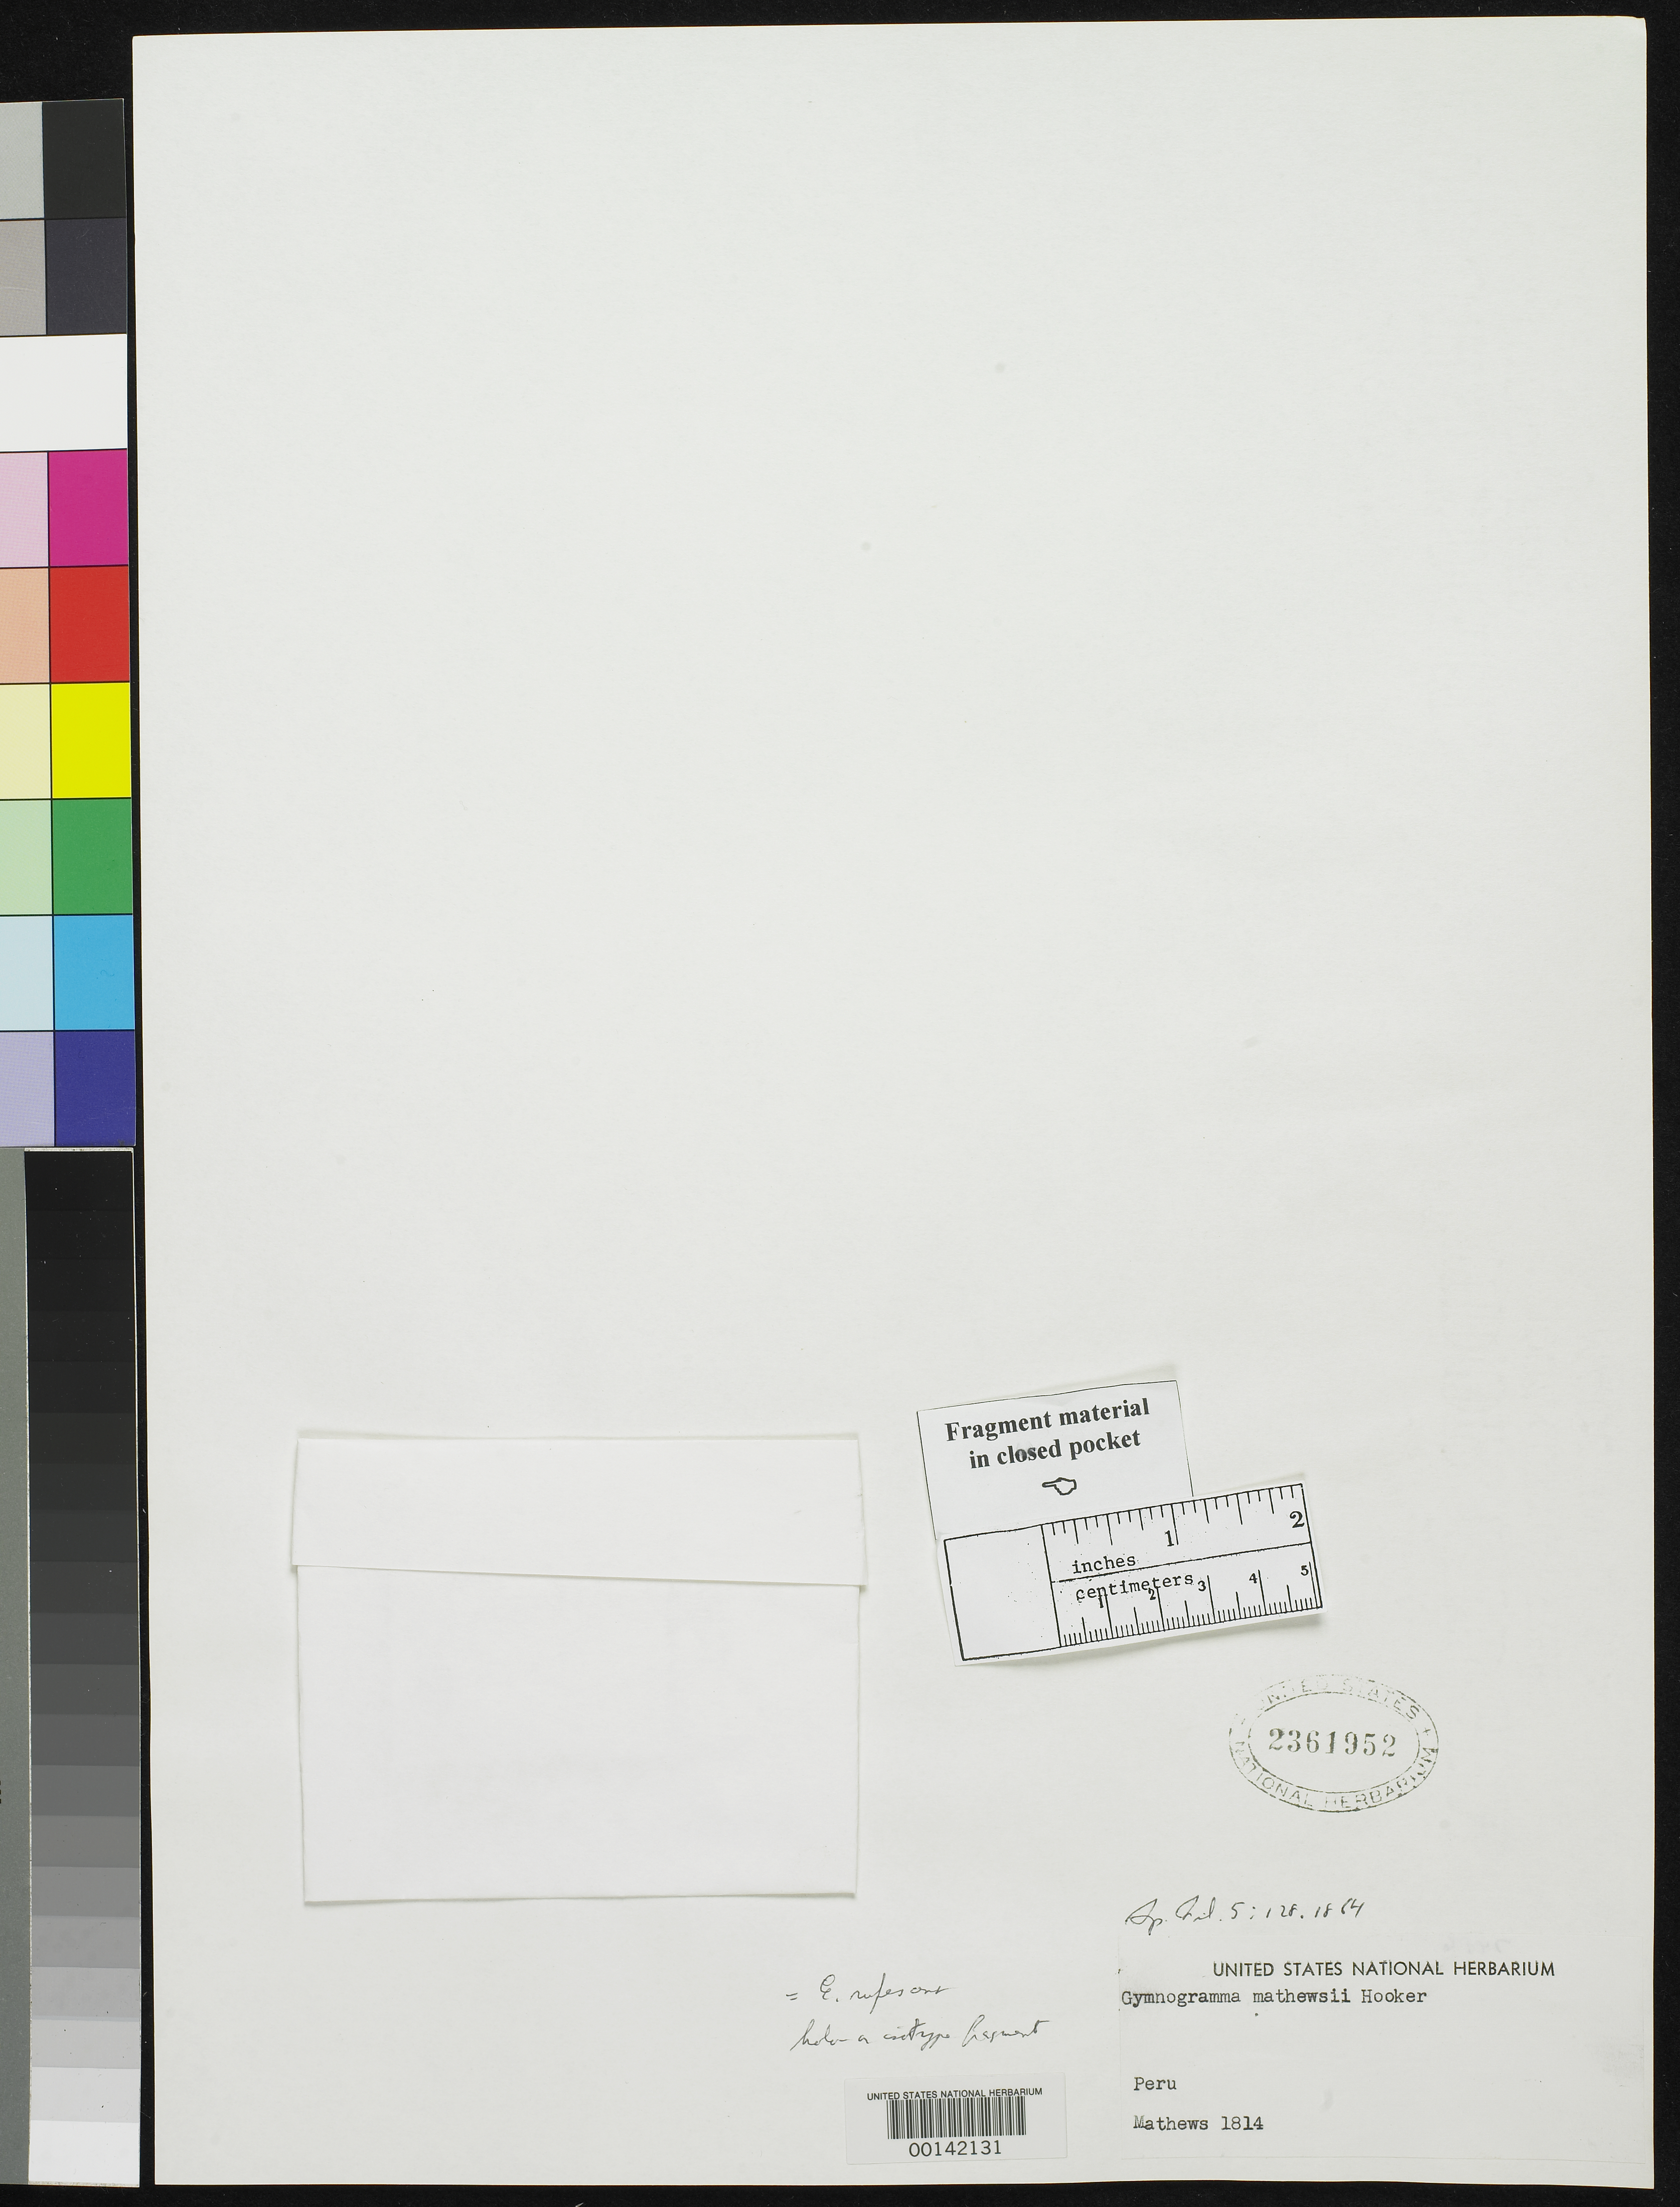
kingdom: Plantae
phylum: Tracheophyta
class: Polypodiopsida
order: Polypodiales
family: Pteridaceae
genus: Gymnogramma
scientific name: Gymnogramma mathewsii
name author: Hook.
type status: Type Fragment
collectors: A. Mathews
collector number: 1814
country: Peru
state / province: San Martín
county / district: Mariscal Cáceres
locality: Rio Huallaga, margen Derecha del; Balsa Probana; dtto. Tocache Nuevo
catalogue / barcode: US 2361952